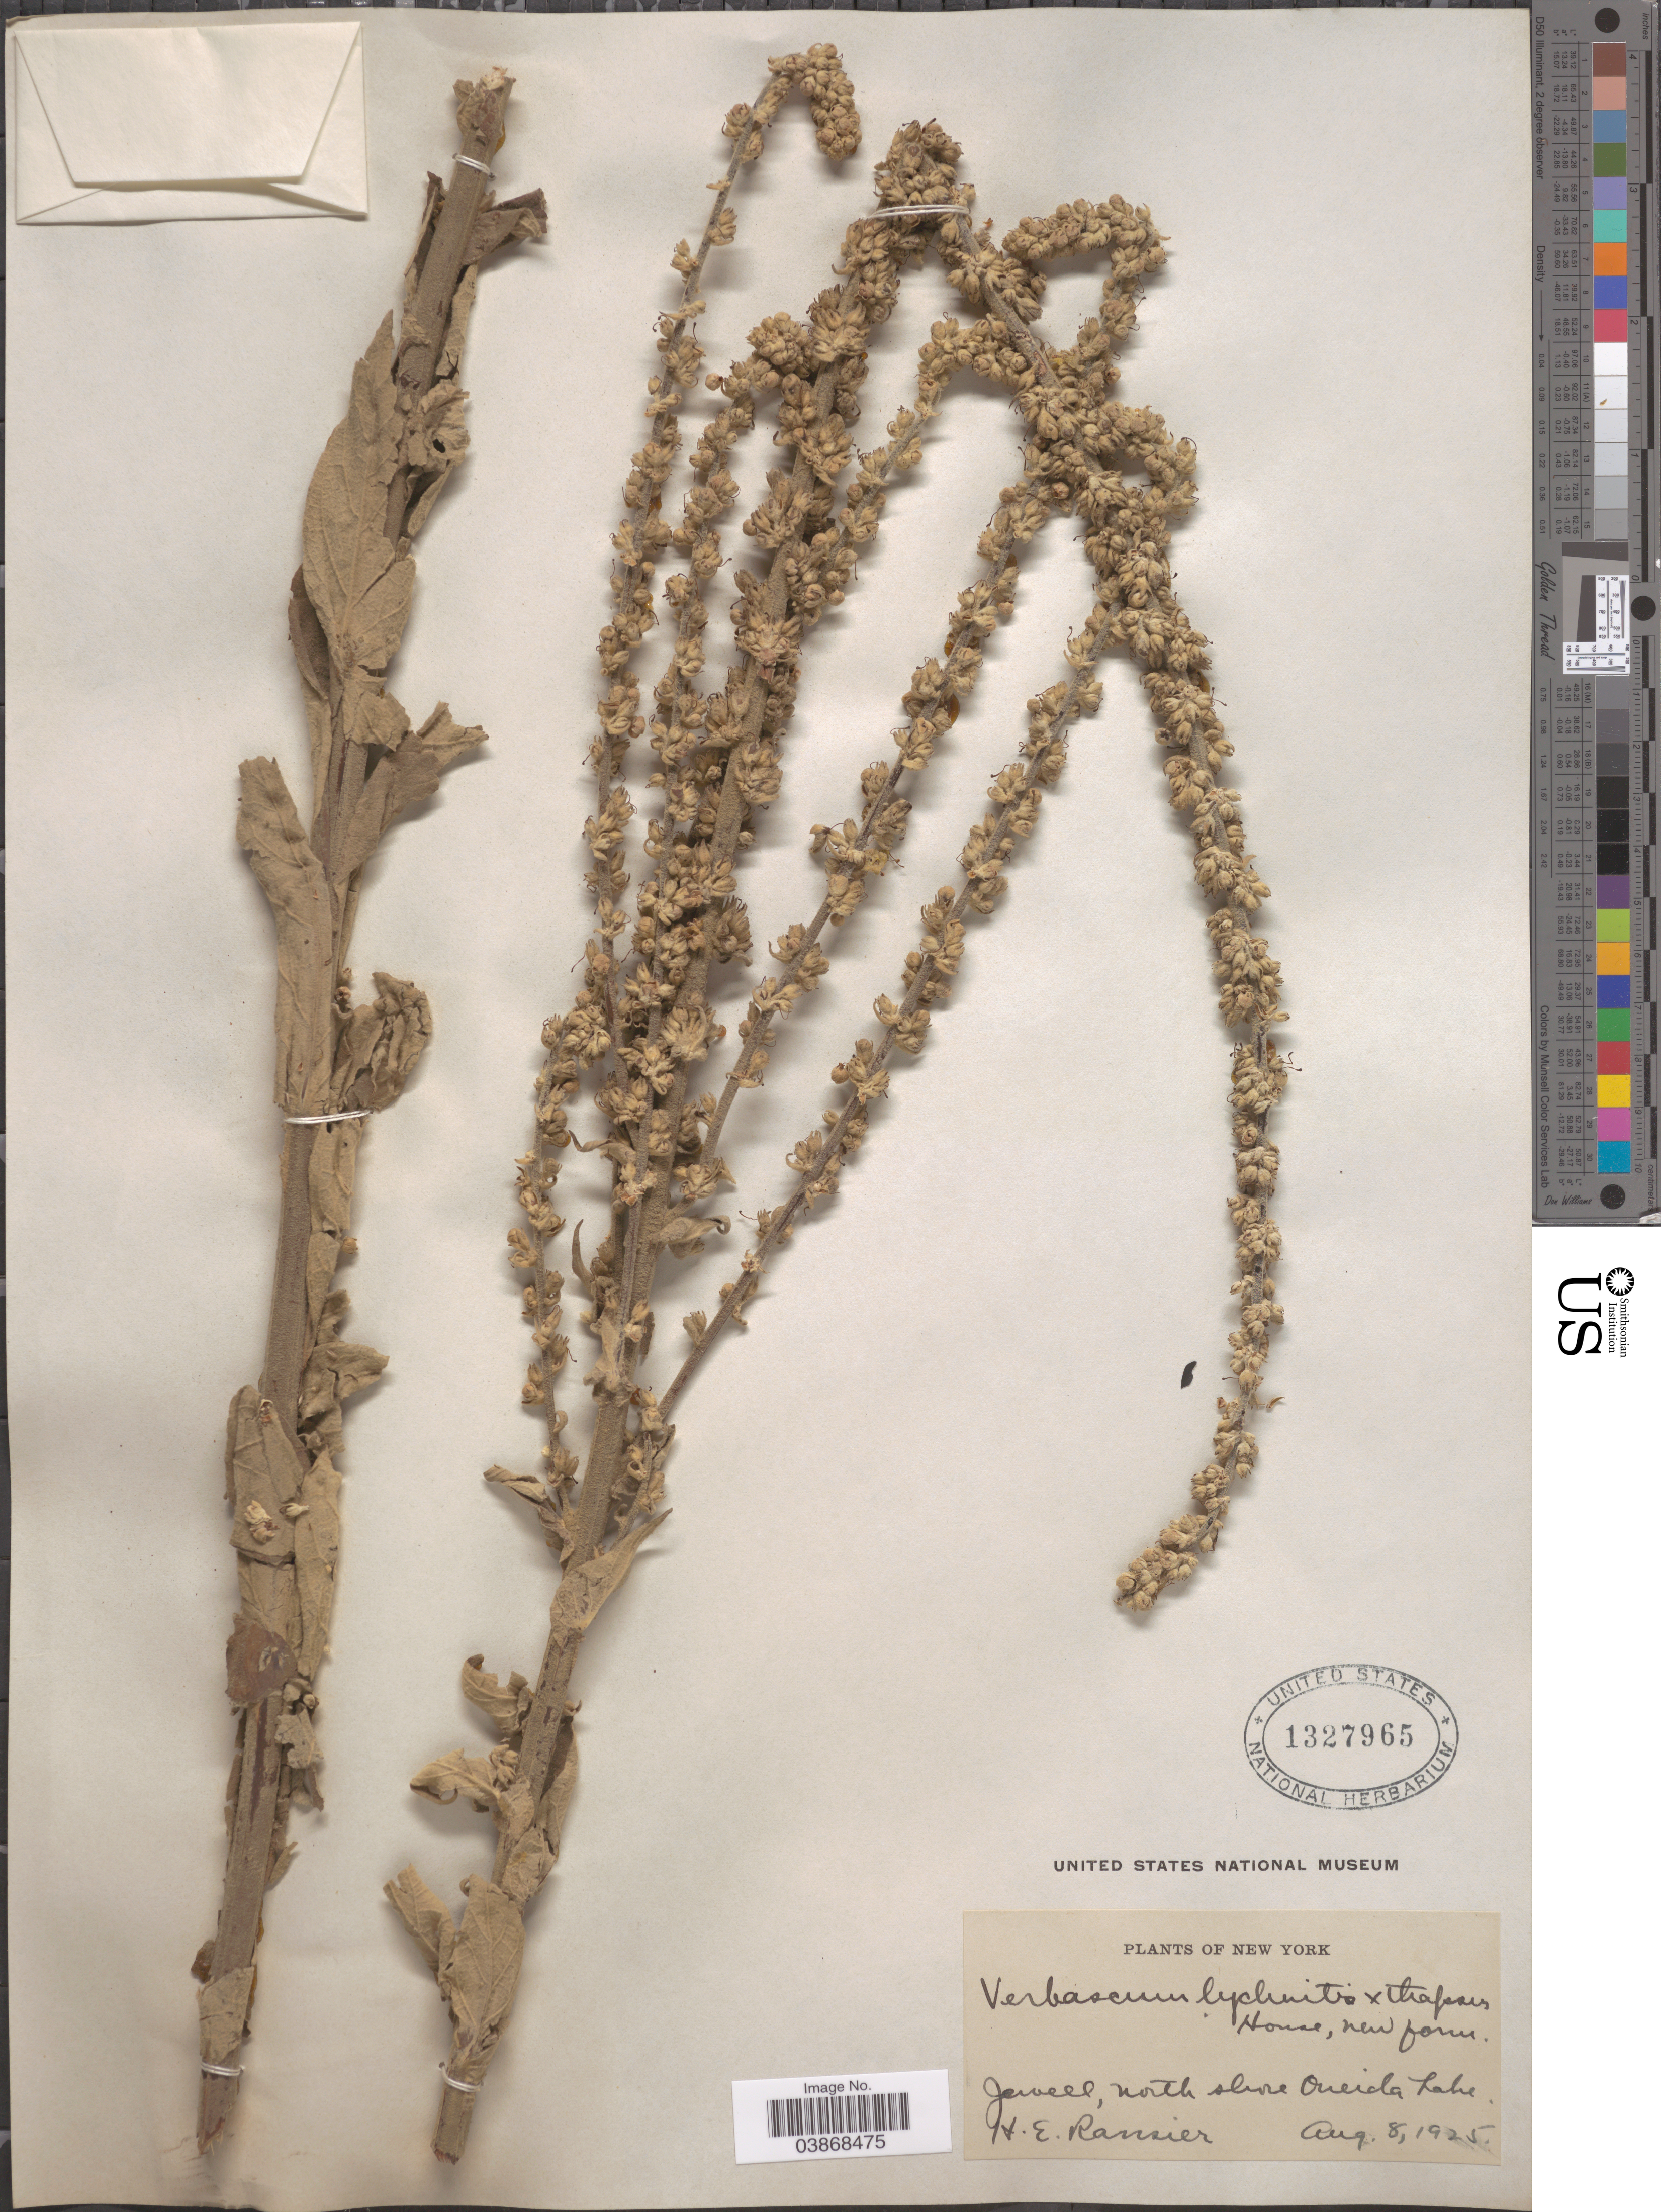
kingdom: Plantae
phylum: Tracheophyta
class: Magnoliopsida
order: Lamiales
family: Scrophulariaceae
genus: Verbascum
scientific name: Verbascum lychnitis x V. thapsus L.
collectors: H. Ransier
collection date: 1926-08-08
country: United States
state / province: New York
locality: Jewell, north shore Oneida Lake.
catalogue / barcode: US 1327965